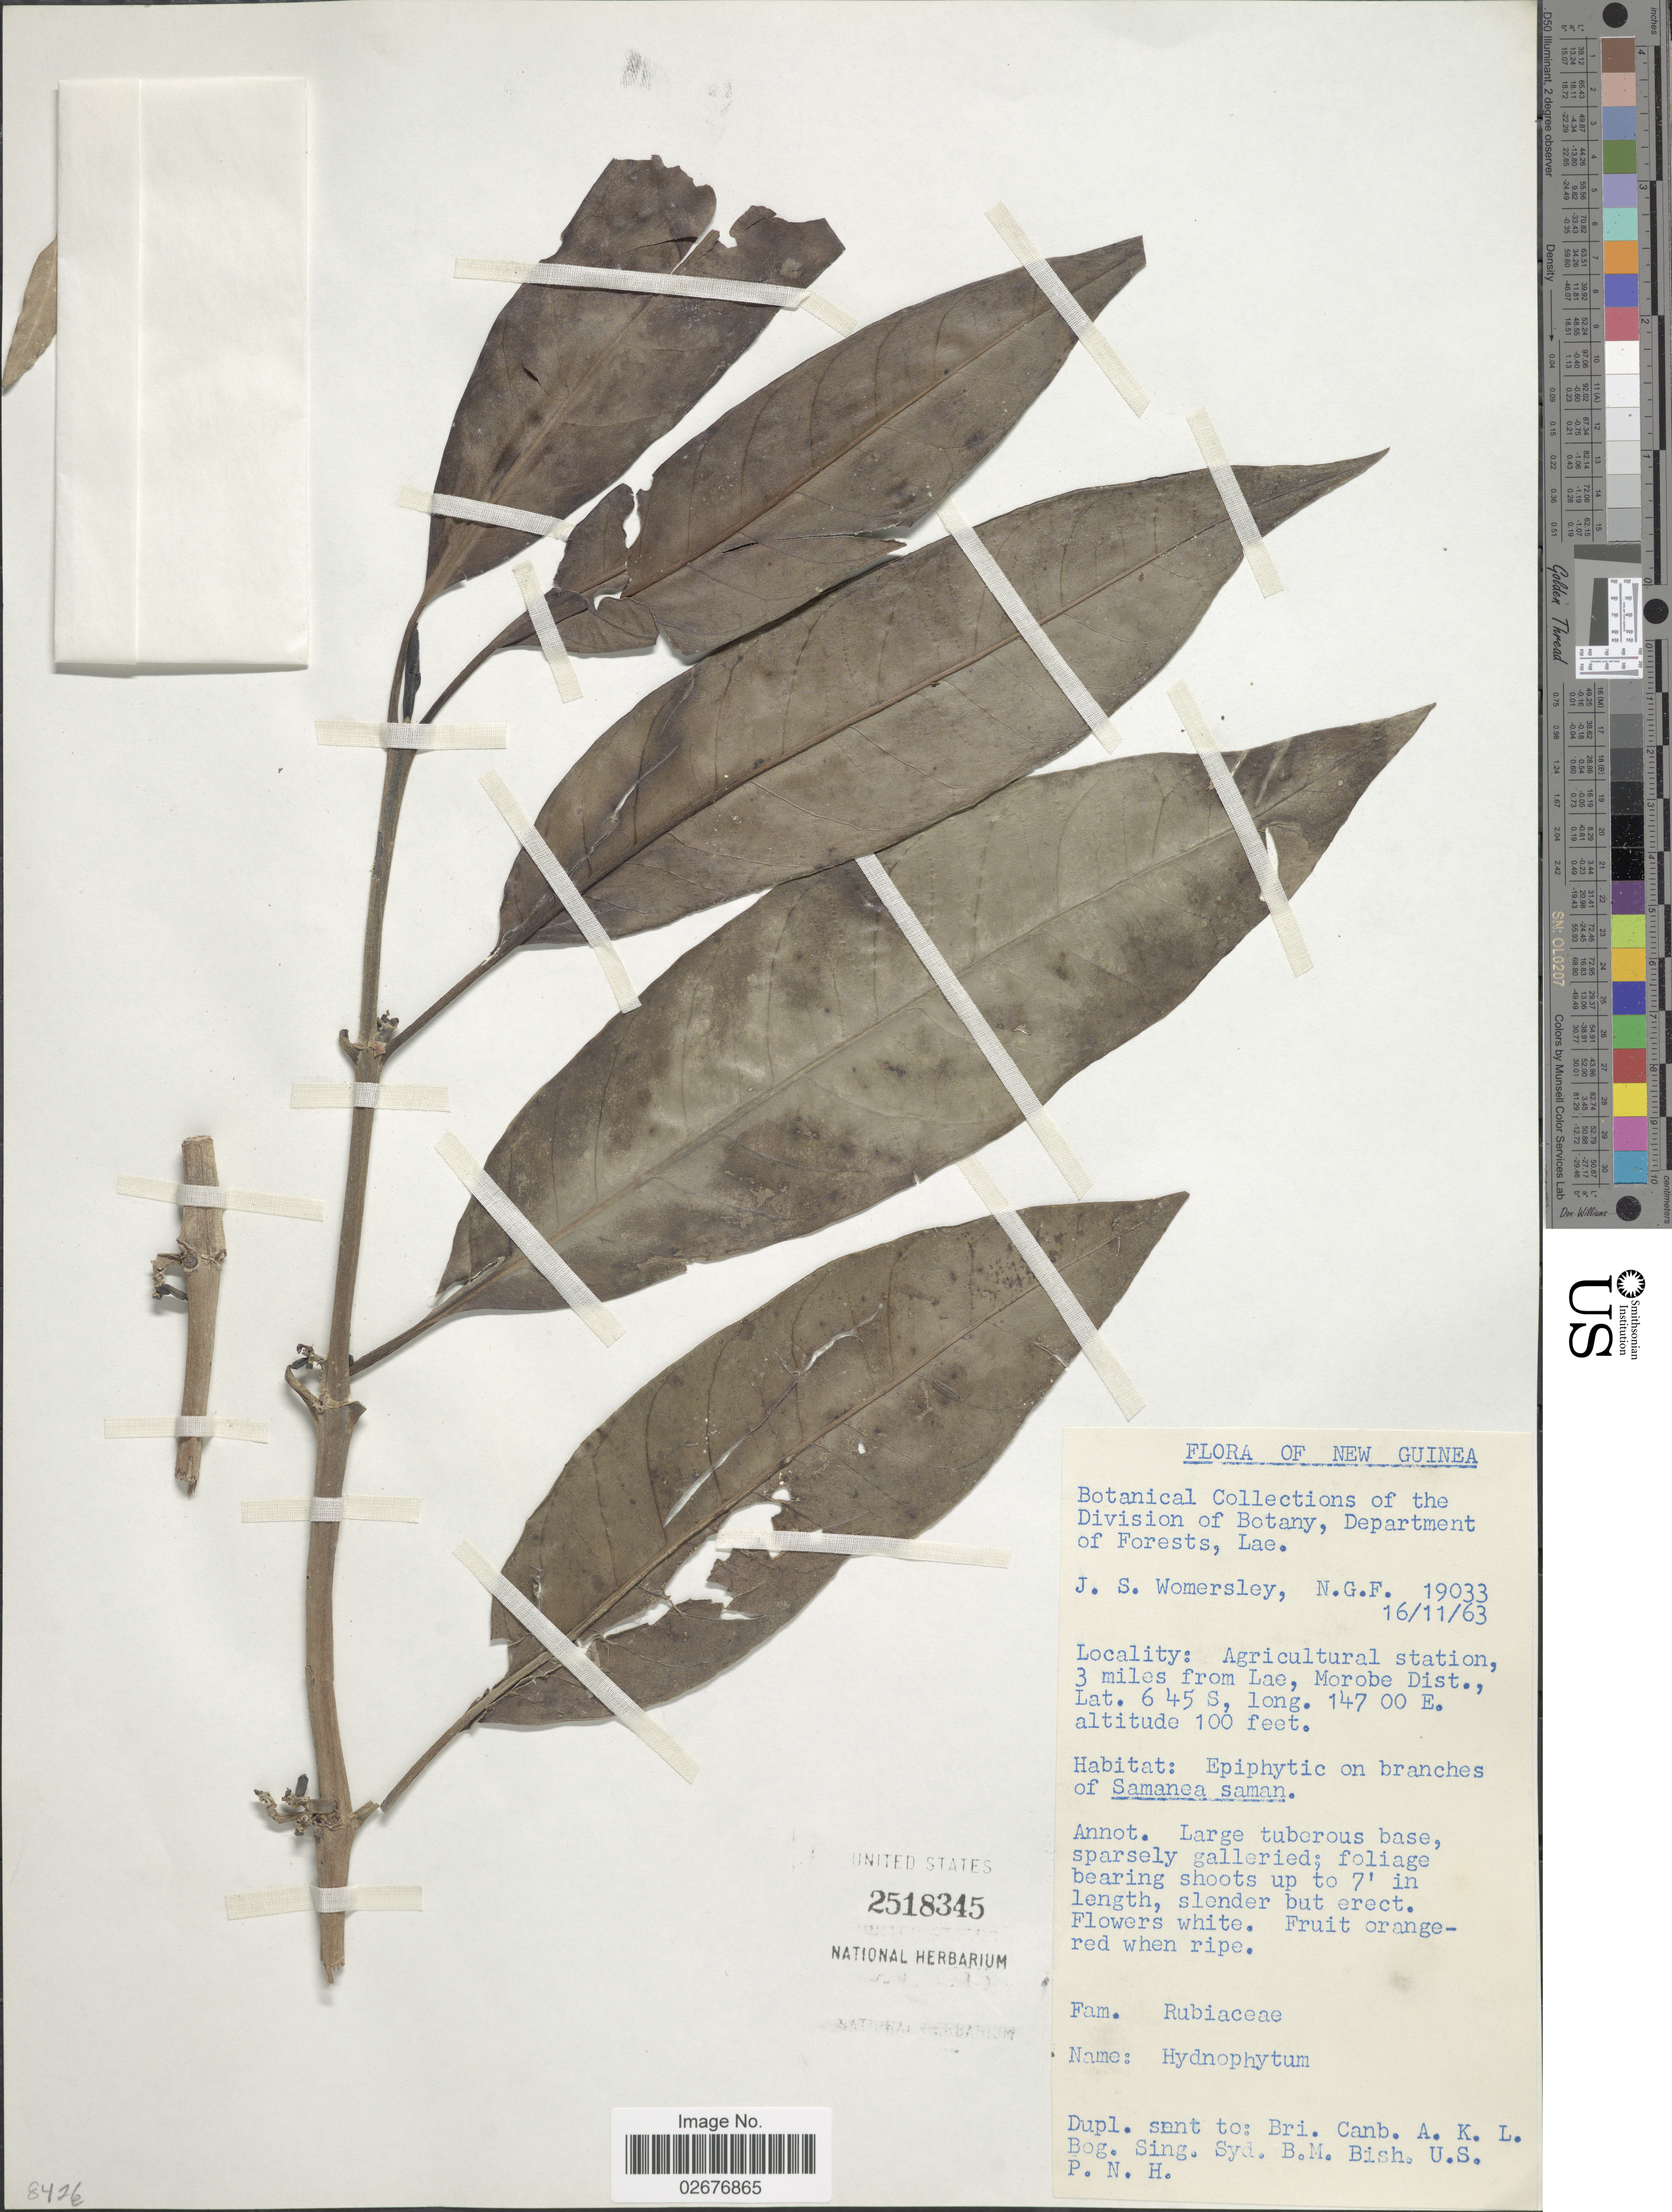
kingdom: Plantae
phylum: Tracheophyta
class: Magnoliopsida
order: Gentianales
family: Rubiaceae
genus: Hydnophytum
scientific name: Hydnophytum sp.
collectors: J. S. Womersley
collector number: N.G.F. 19033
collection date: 1963-11-16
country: Papua New Guinea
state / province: Morobe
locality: New Guinea, Agricultural station, 3 miles from Lae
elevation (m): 30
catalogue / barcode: US 2518345